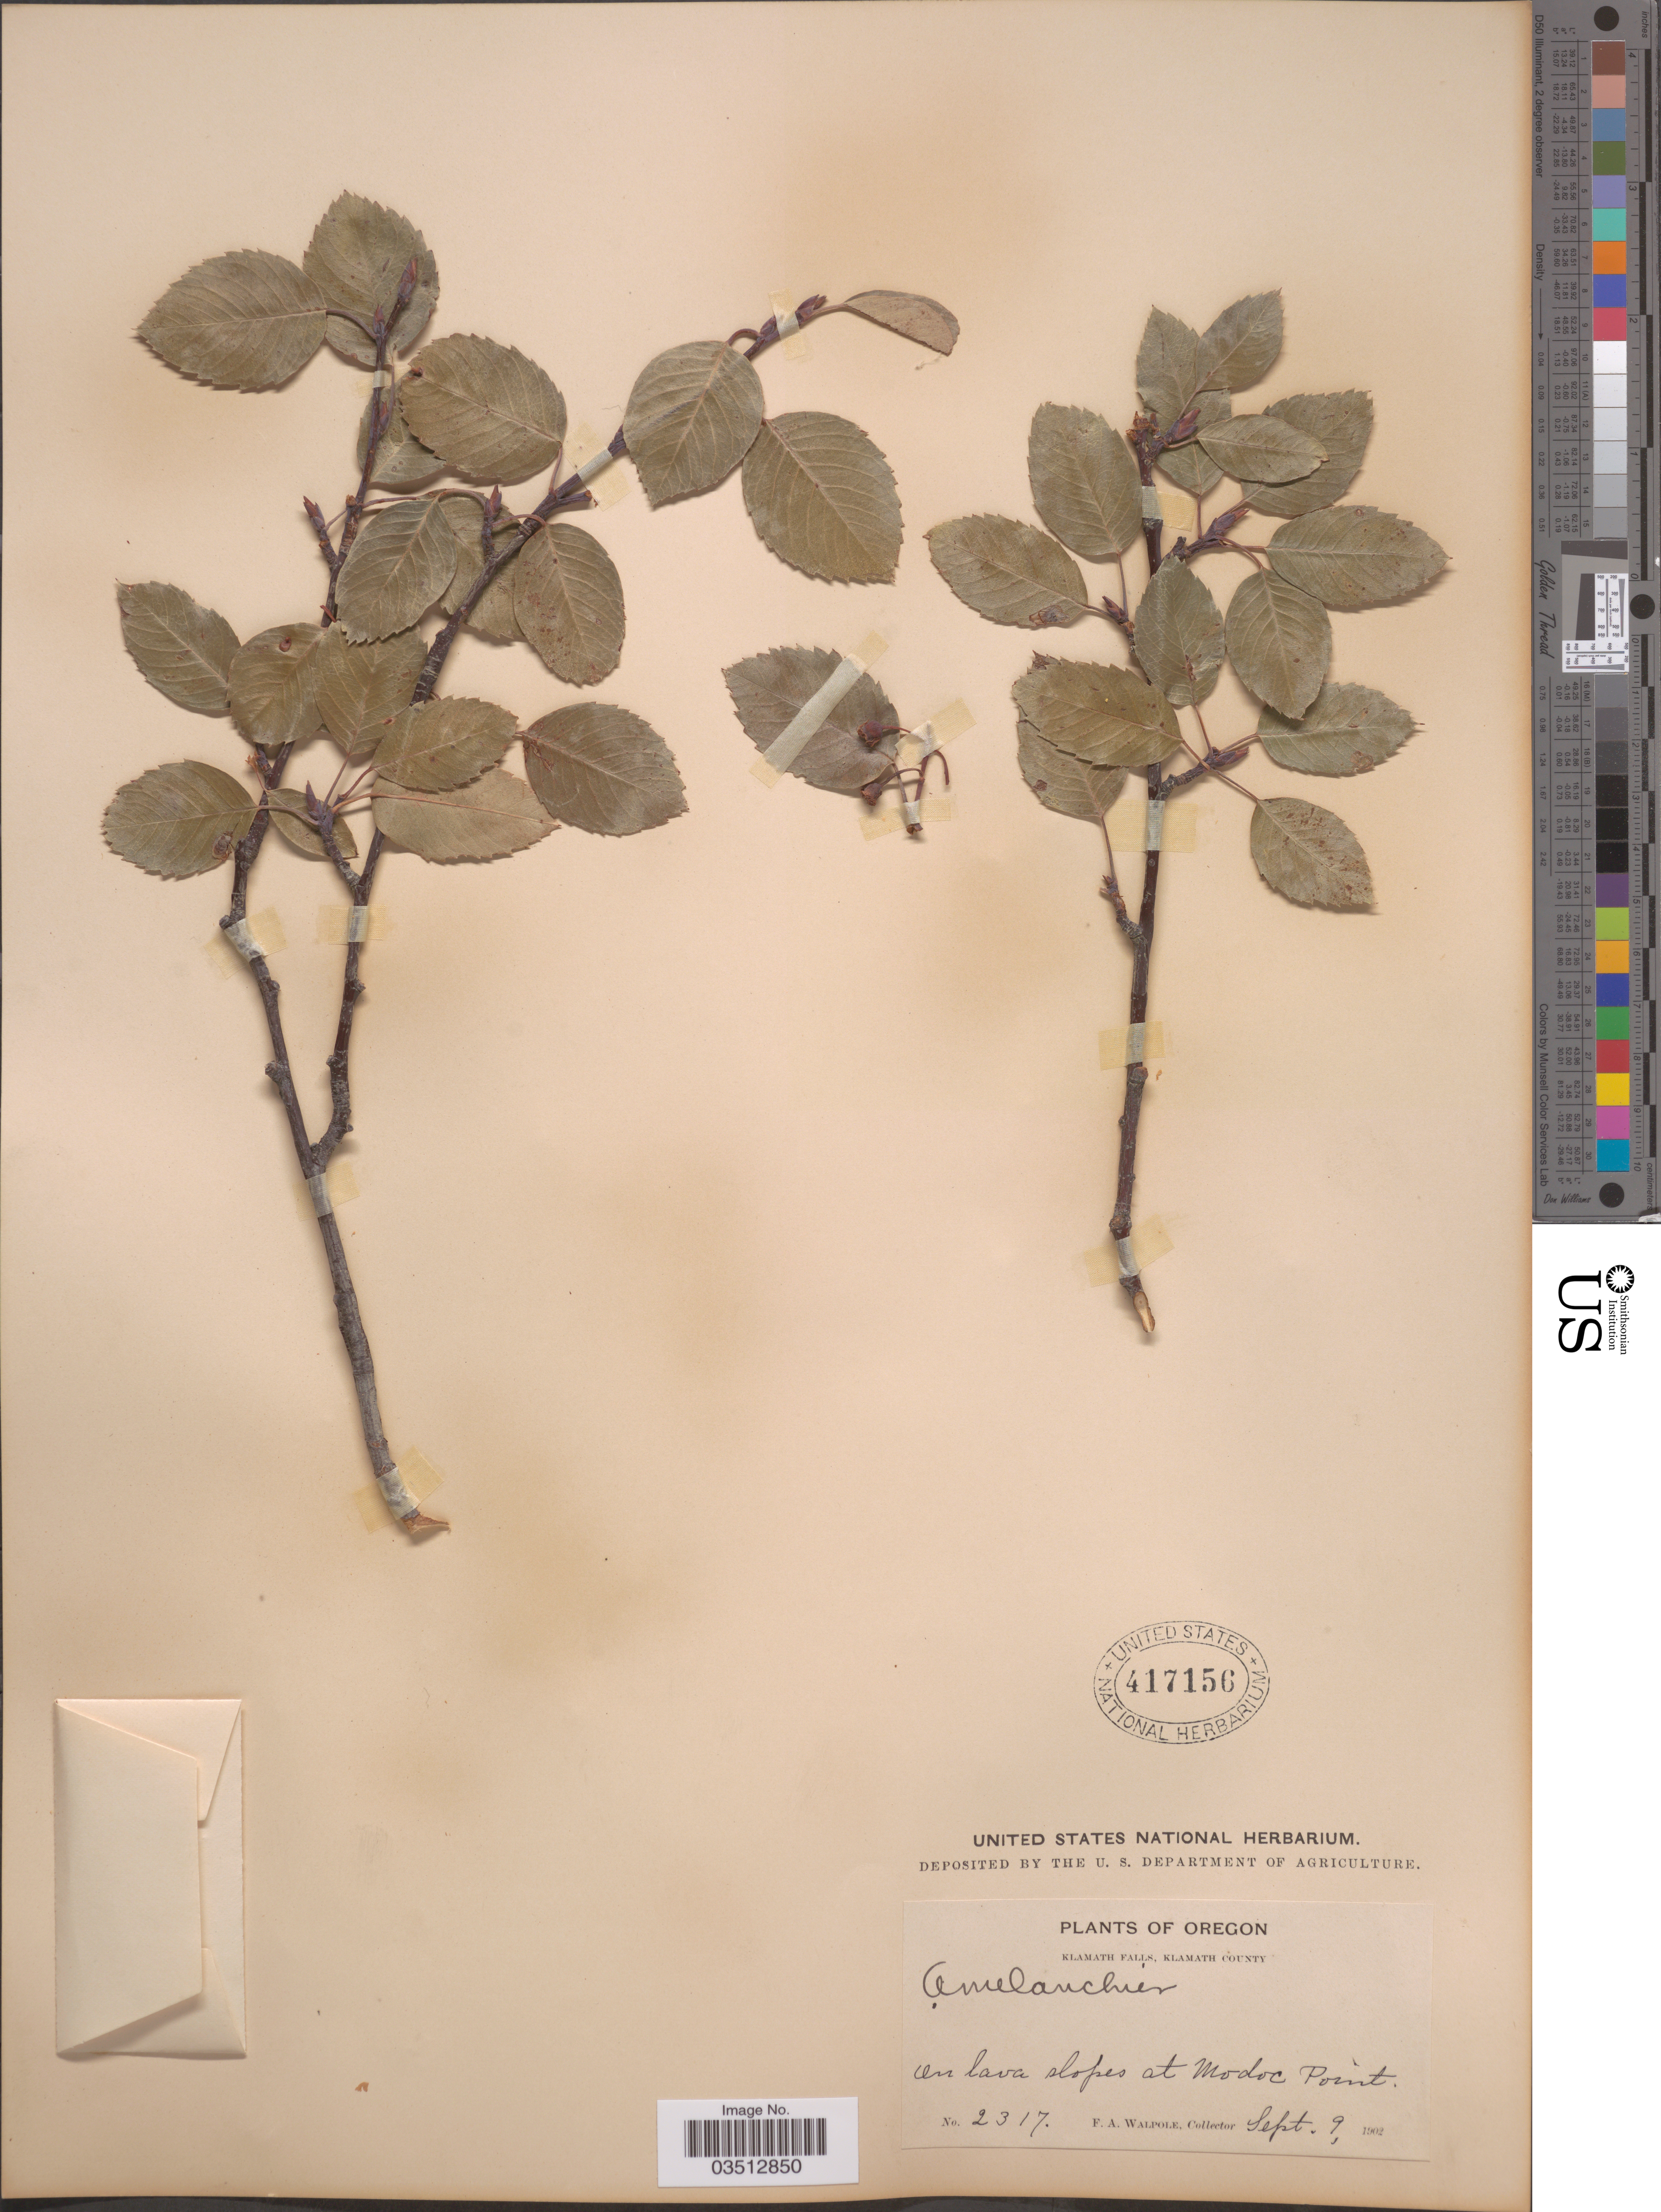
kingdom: Plantae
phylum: Tracheophyta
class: Magnoliopsida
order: Rosales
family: Rosaceae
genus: Amelanchier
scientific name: Amelanchier sp.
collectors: F. Walpole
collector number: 2317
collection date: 1902-09-09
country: United States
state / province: Oregon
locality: Klamath Falls, Klamath County. On lava slopes at Modoc Point.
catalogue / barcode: US 417156